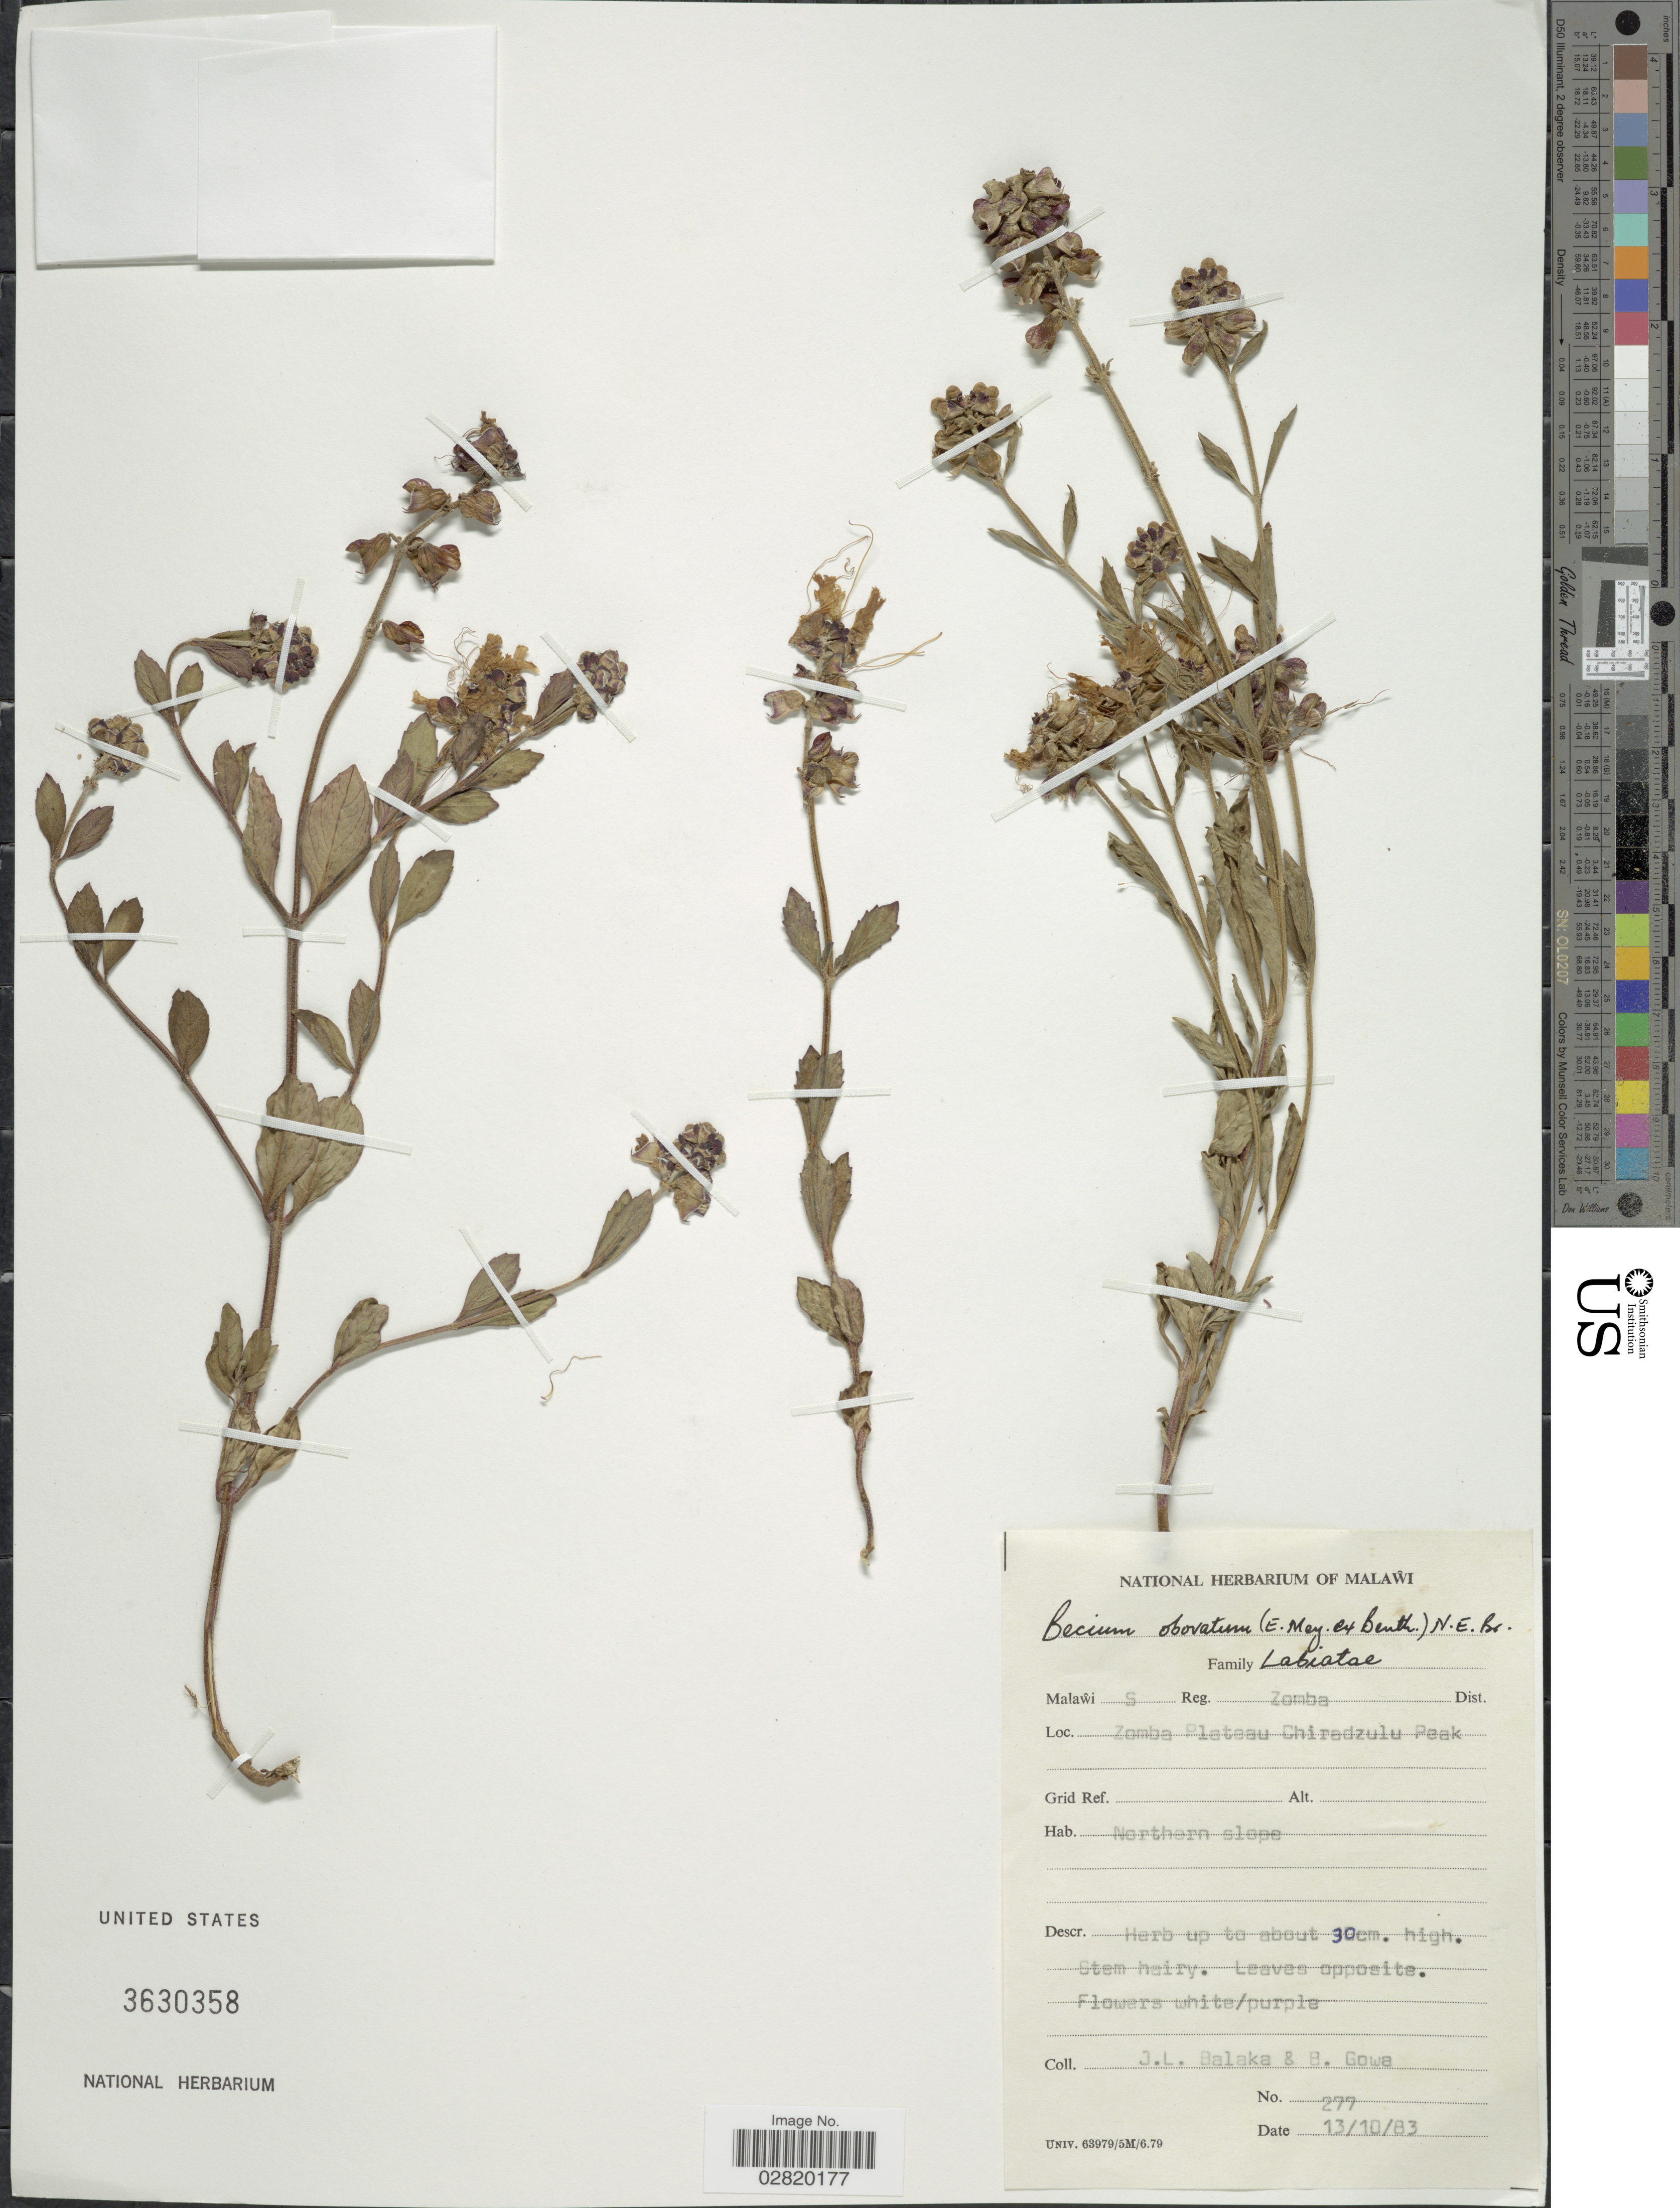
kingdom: Plantae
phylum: Tracheophyta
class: Magnoliopsida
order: Lamiales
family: Lamiaceae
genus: Becium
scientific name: Becium obovatum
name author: (E. Mey. ex Benth.) N.E. Br.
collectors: J. Balaka & R. Gowa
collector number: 277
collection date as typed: Transcribed d/m/y: 13/10/83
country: Malawi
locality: S Reg., Zomba Dist., Zomba Plateau, Chiradzulu Peak. Northern slope.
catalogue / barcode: US 3630358